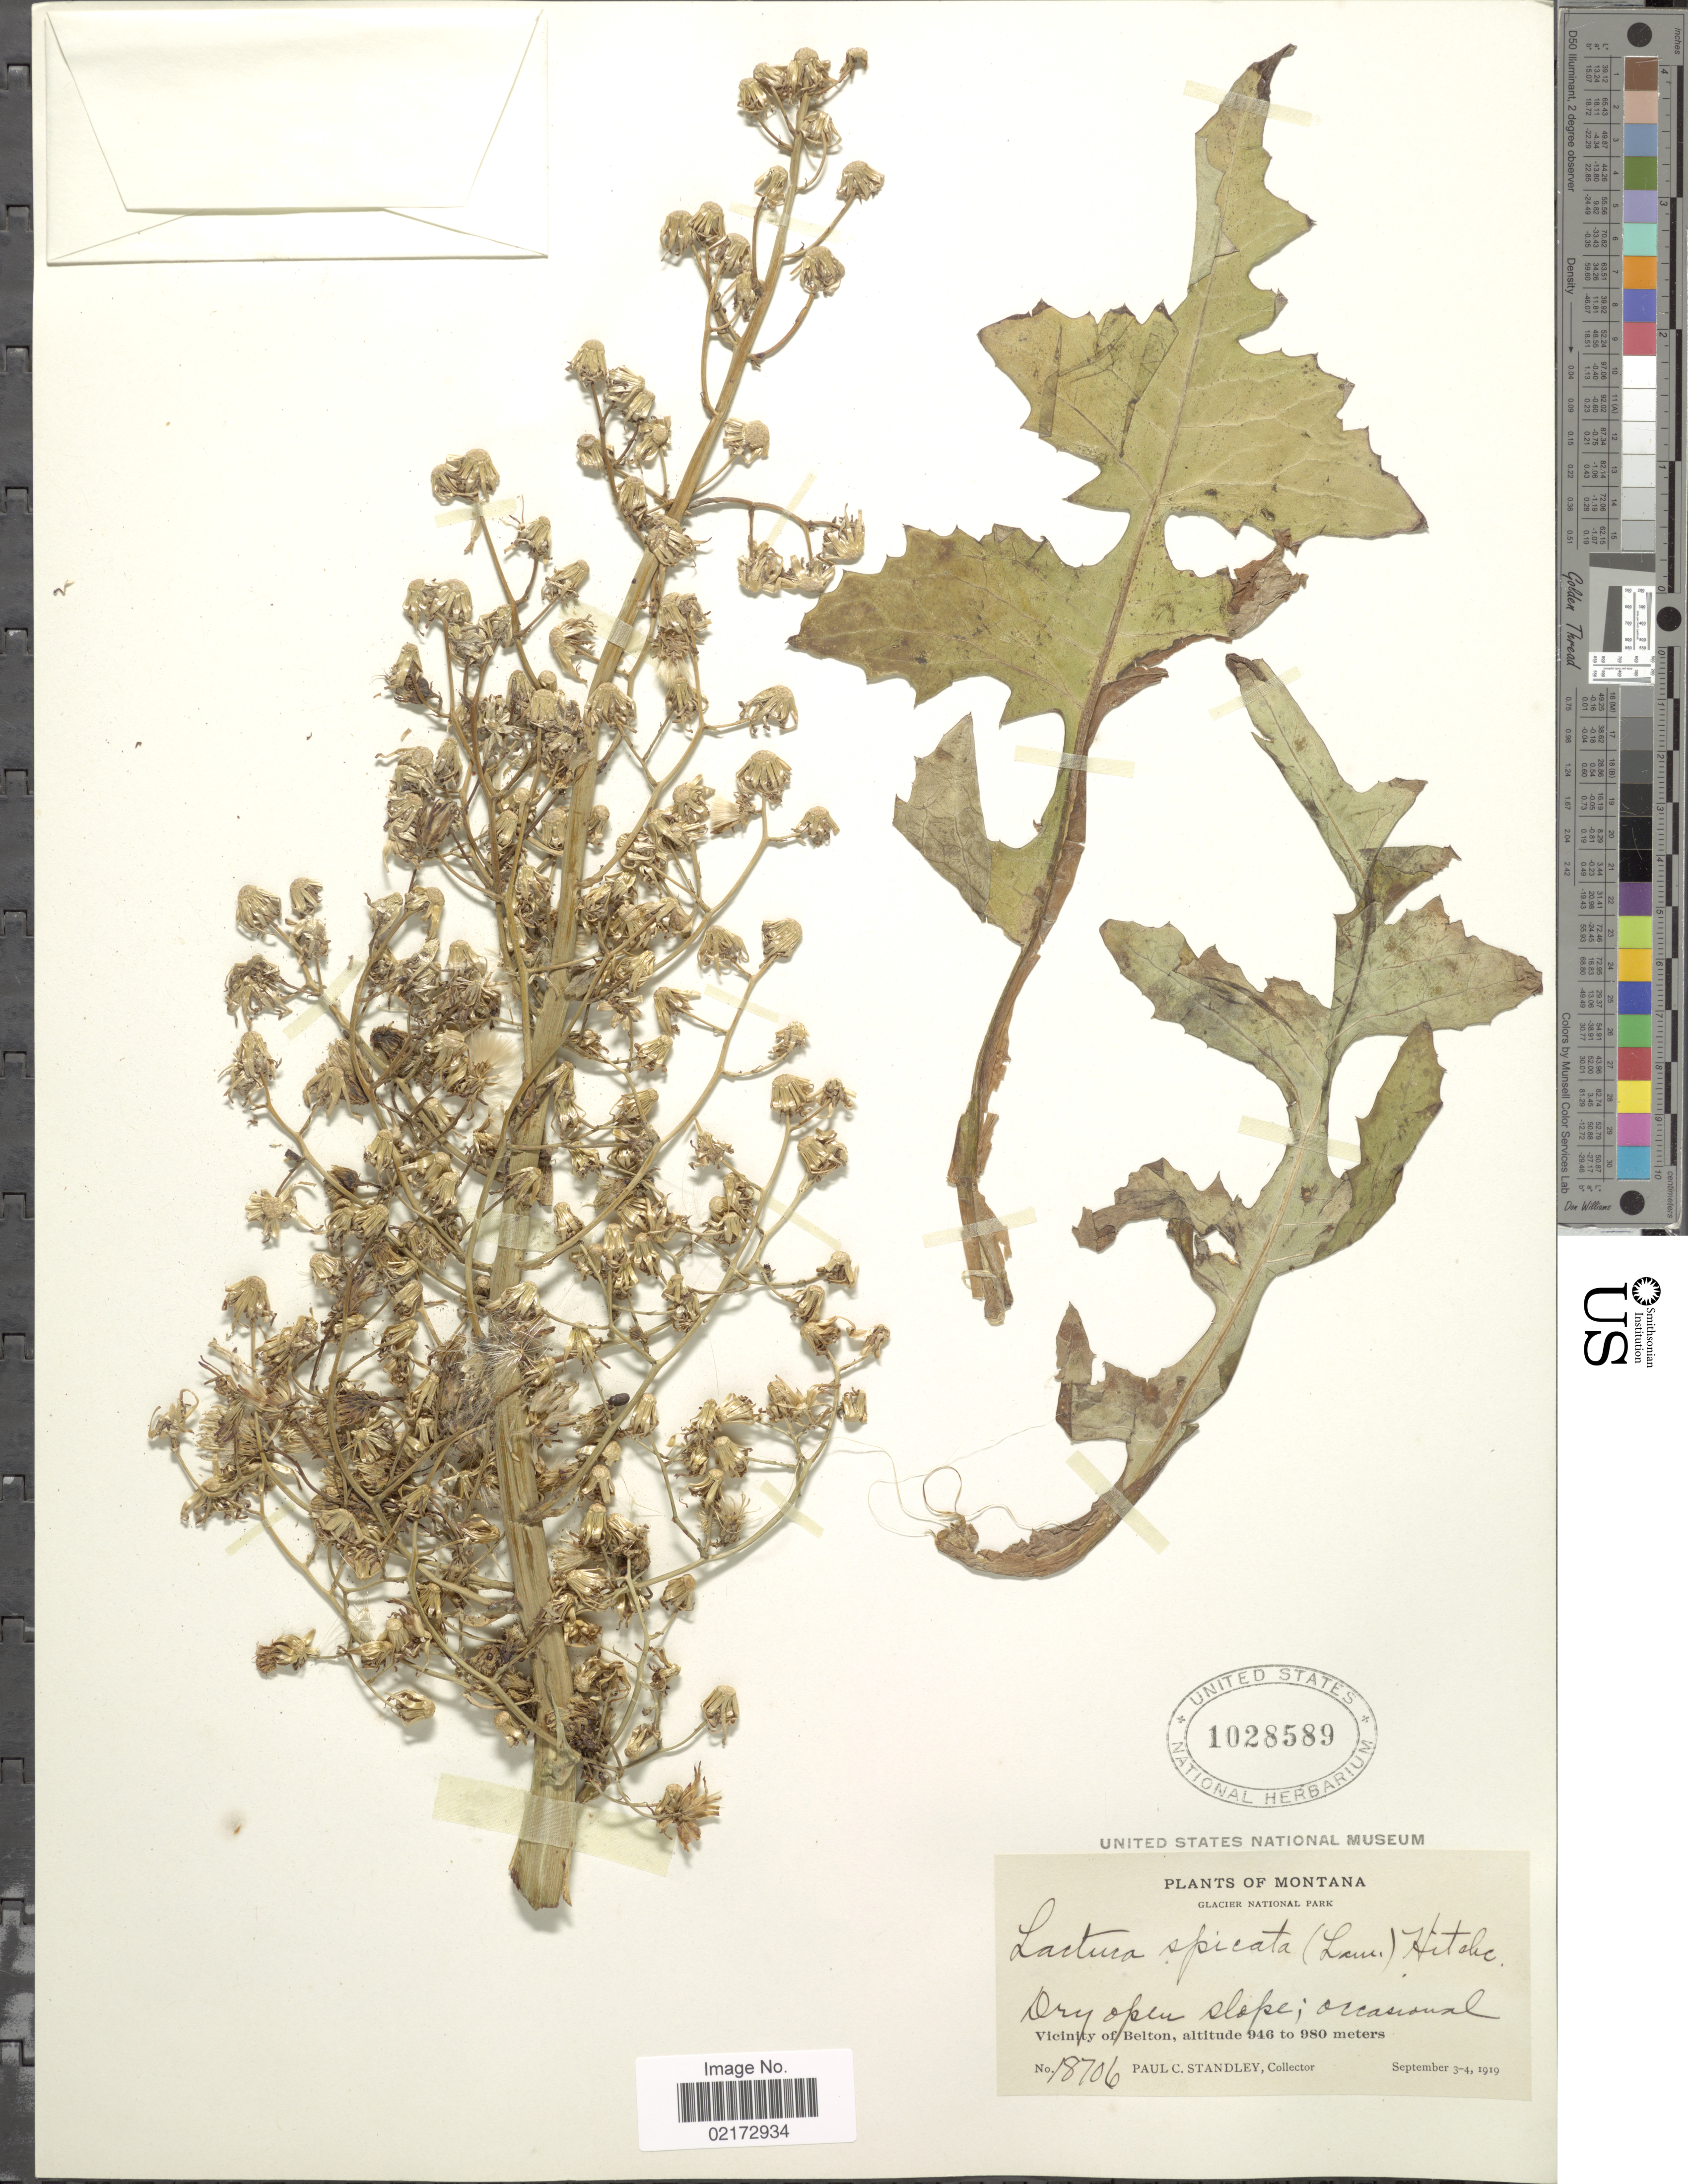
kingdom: Plantae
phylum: Tracheophyta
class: Magnoliopsida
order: Asterales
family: Asteraceae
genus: Lactuca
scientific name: Lactuca biennis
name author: (Moench) Fernald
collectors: P. C. Standley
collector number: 18706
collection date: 1919-09-03/1919-09-04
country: United States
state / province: Montana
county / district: Flathead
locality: Glacier National Park, Vicinity of Belton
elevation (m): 946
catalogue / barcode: US 1028589